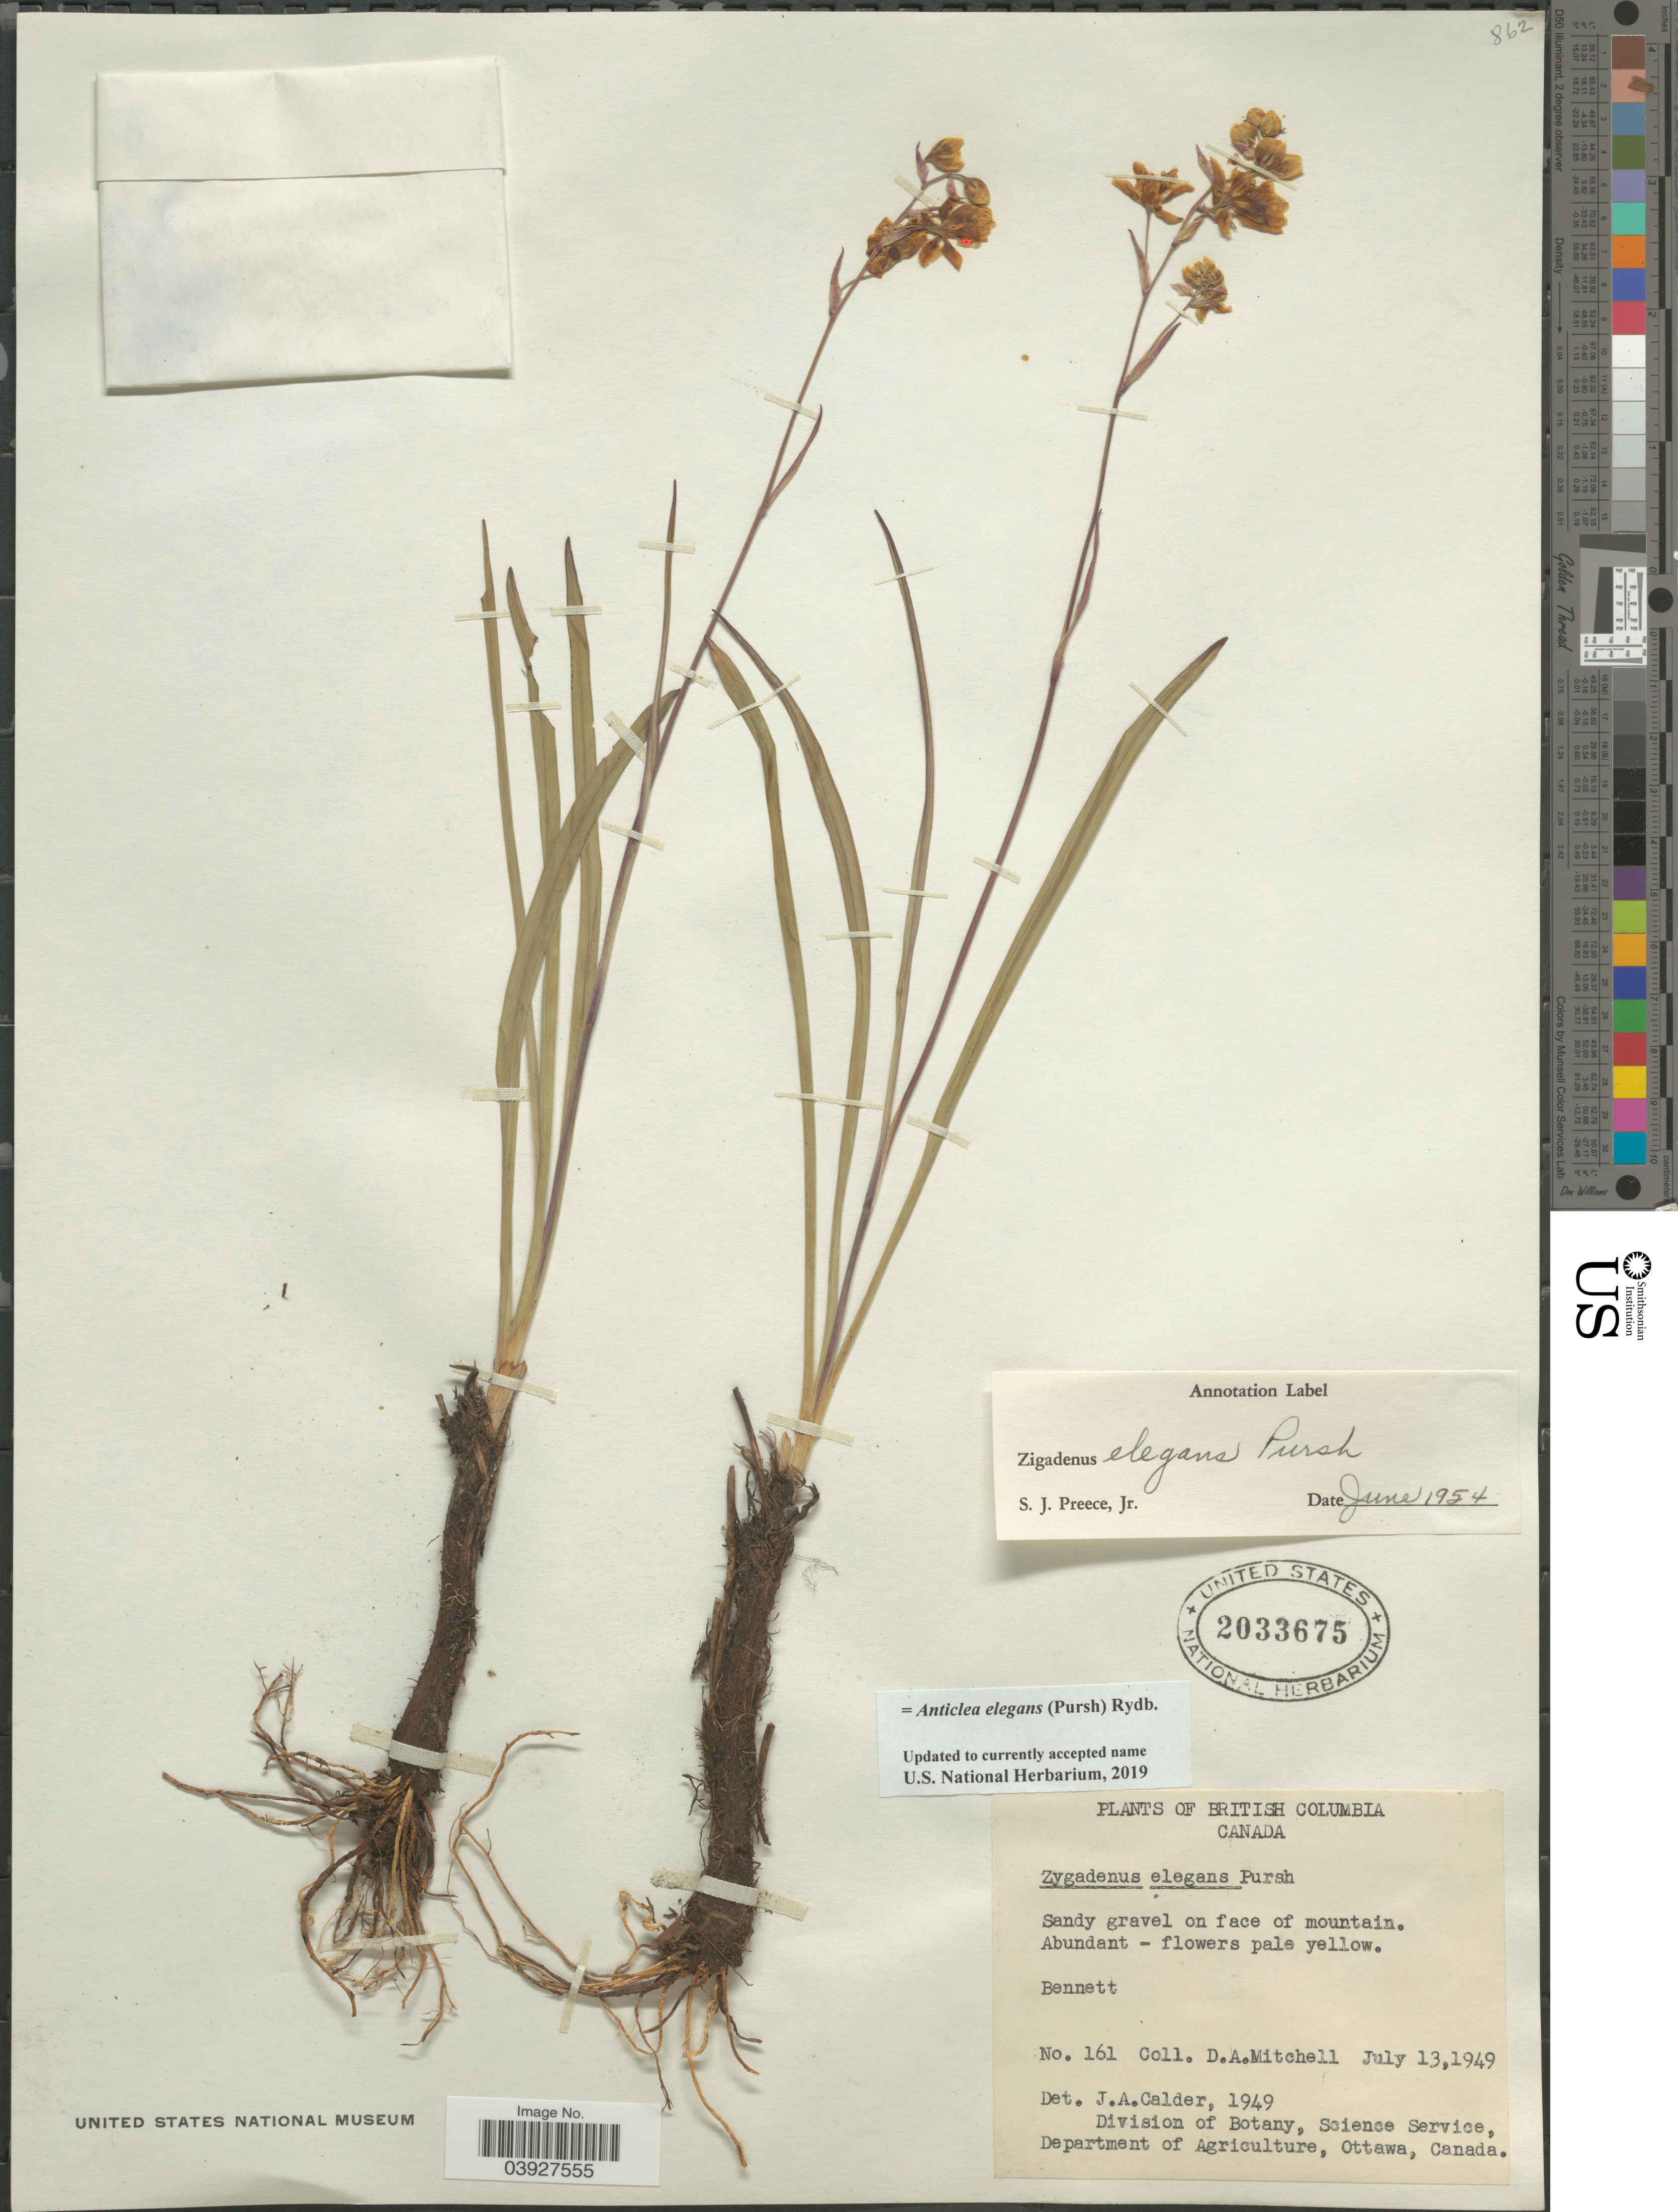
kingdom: Plantae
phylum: Tracheophyta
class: Liliopsida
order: Liliales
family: Melanthiaceae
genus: Anticlea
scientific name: Anticlea elegans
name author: (Pursh) Rydb.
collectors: D. Mitchell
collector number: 161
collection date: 1949-07-13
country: Canada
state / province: British Columbia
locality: Sandy gravel on face of mountain. Bennett.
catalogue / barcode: US 2033675